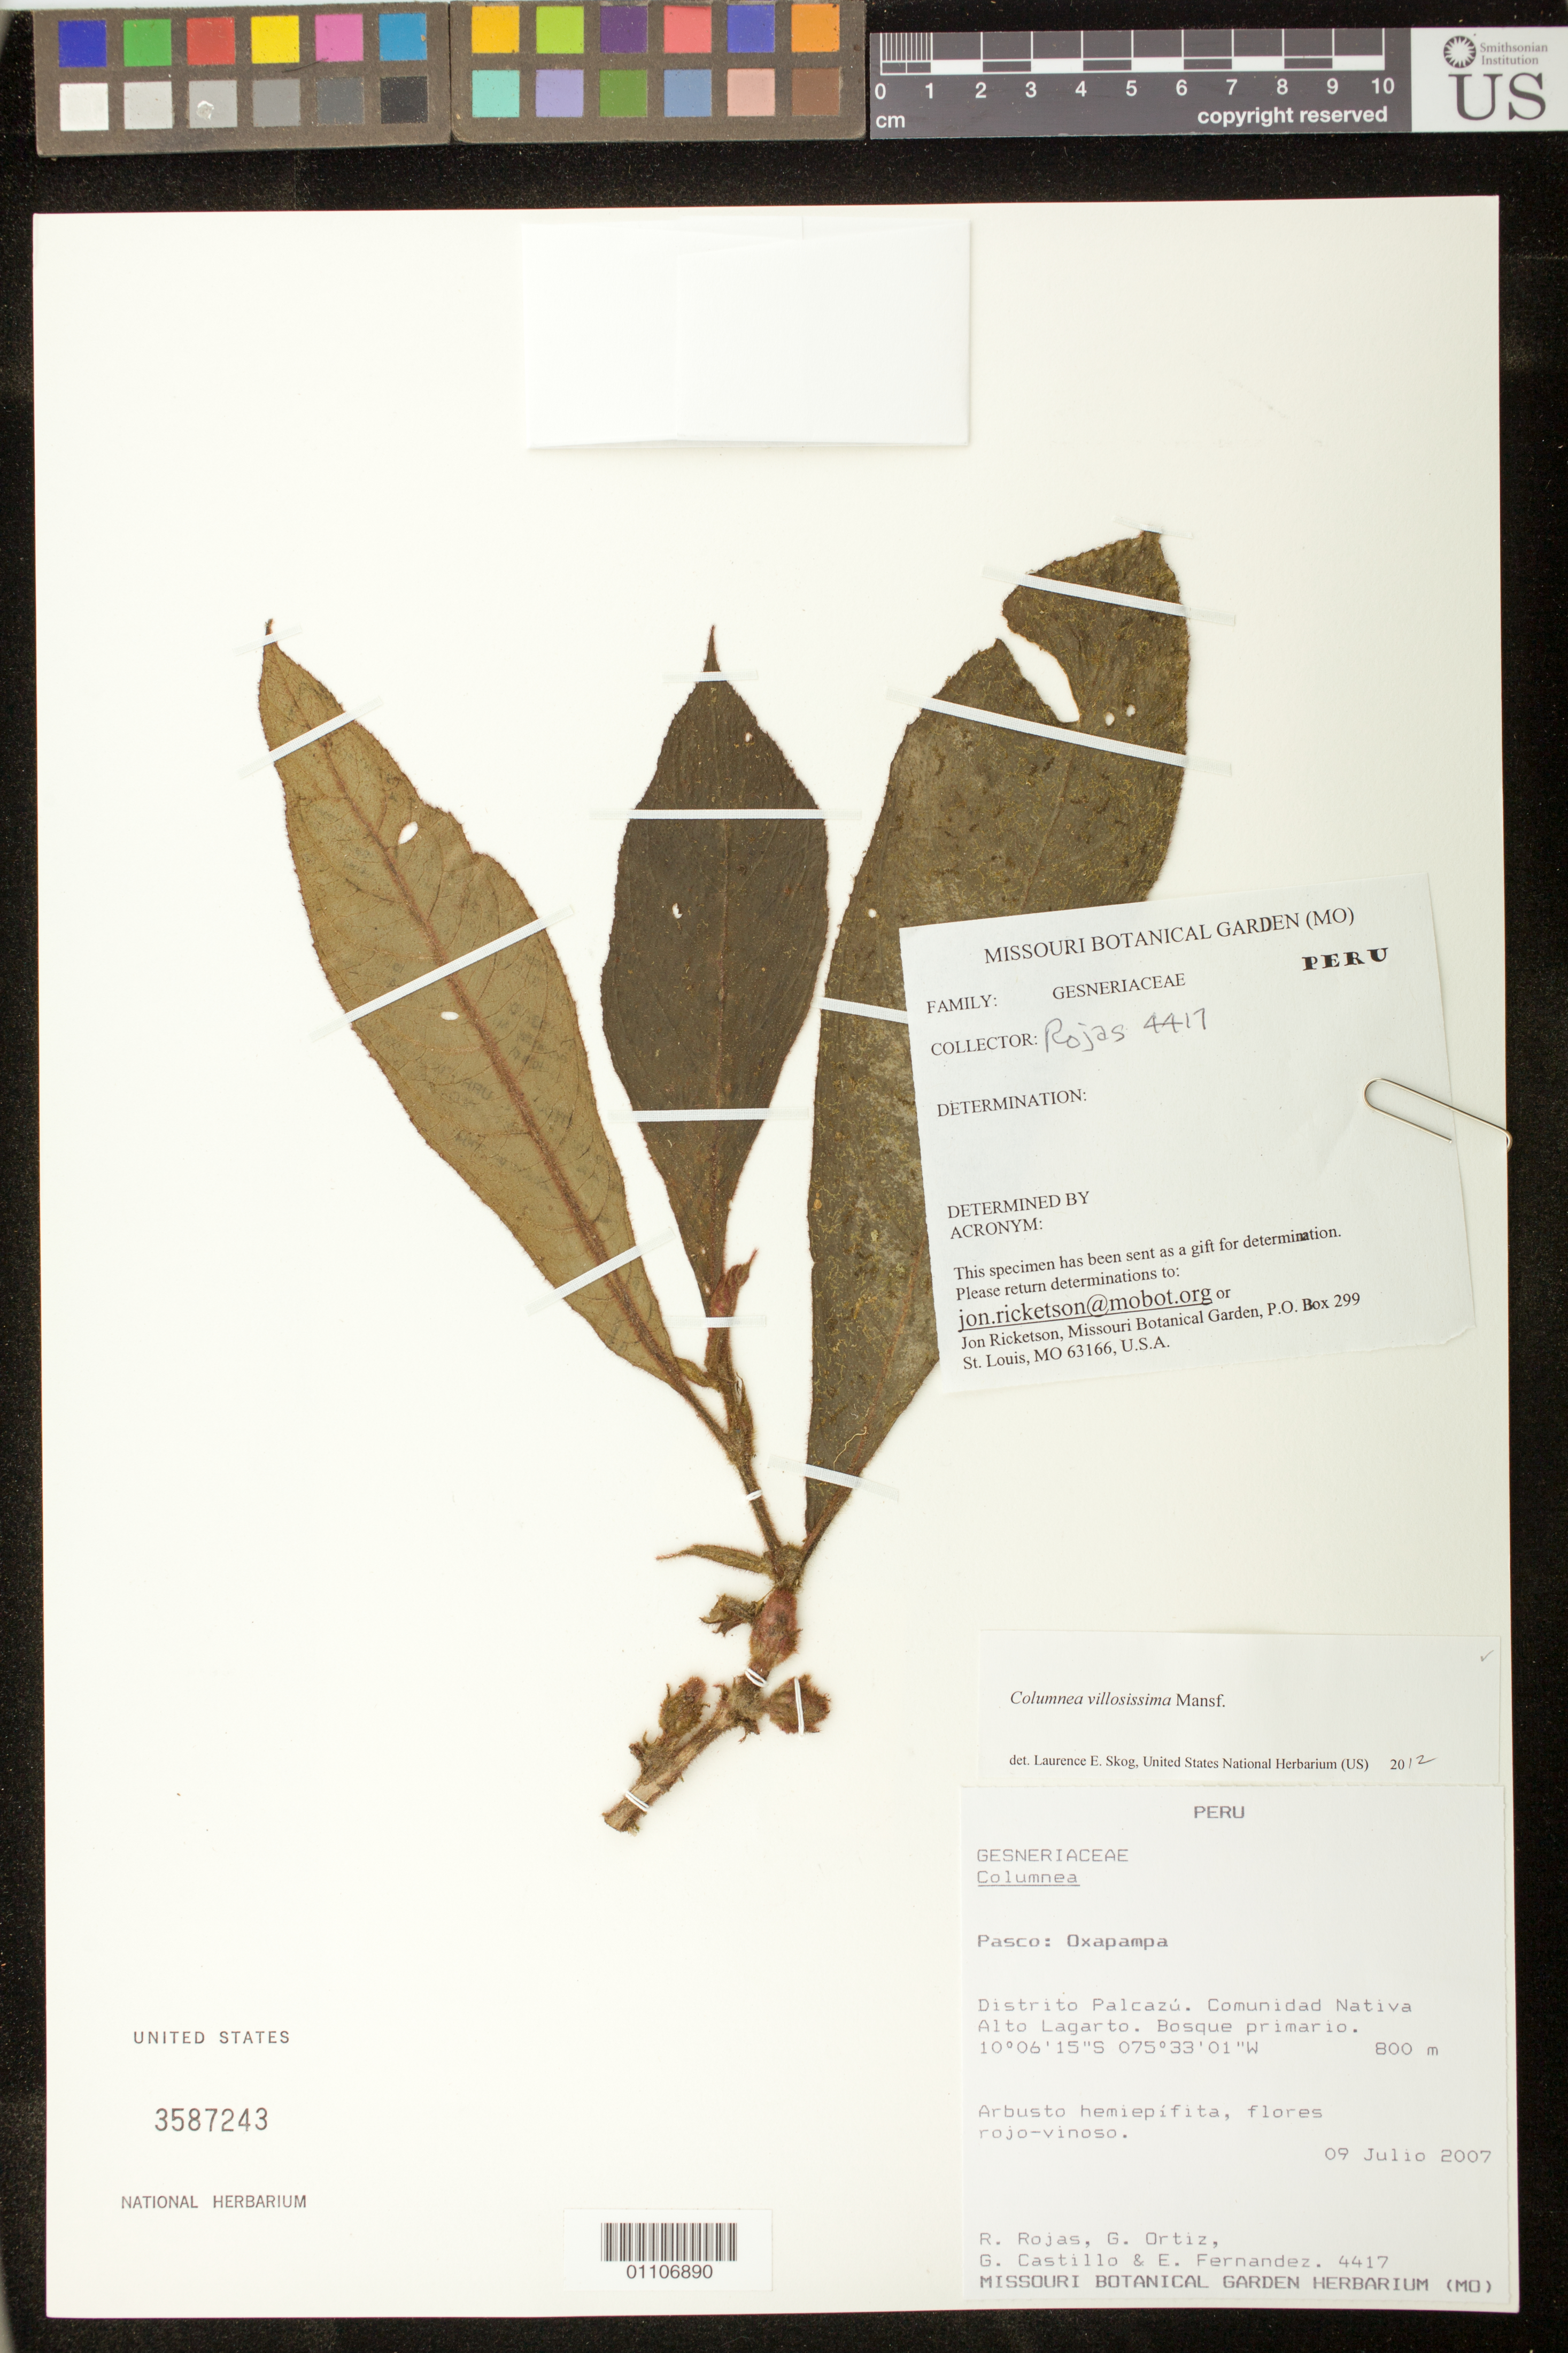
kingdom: Plantae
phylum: Tracheophyta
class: Magnoliopsida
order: Lamiales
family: Gesneriaceae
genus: Columnea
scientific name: Columnea villosissima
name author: Mansf.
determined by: Skog, Laurence E.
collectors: R. Rojas, G. Ortiz, G. Castillo C. & E. Fernandez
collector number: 4417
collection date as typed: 09 Jul 2007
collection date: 2007-07-09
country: Peru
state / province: Pasco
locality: Oxapampa: Distrito Palcazu. Comunidad Nativa Alto Lagarto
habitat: Bosque primario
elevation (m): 800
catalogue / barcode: US 3587243